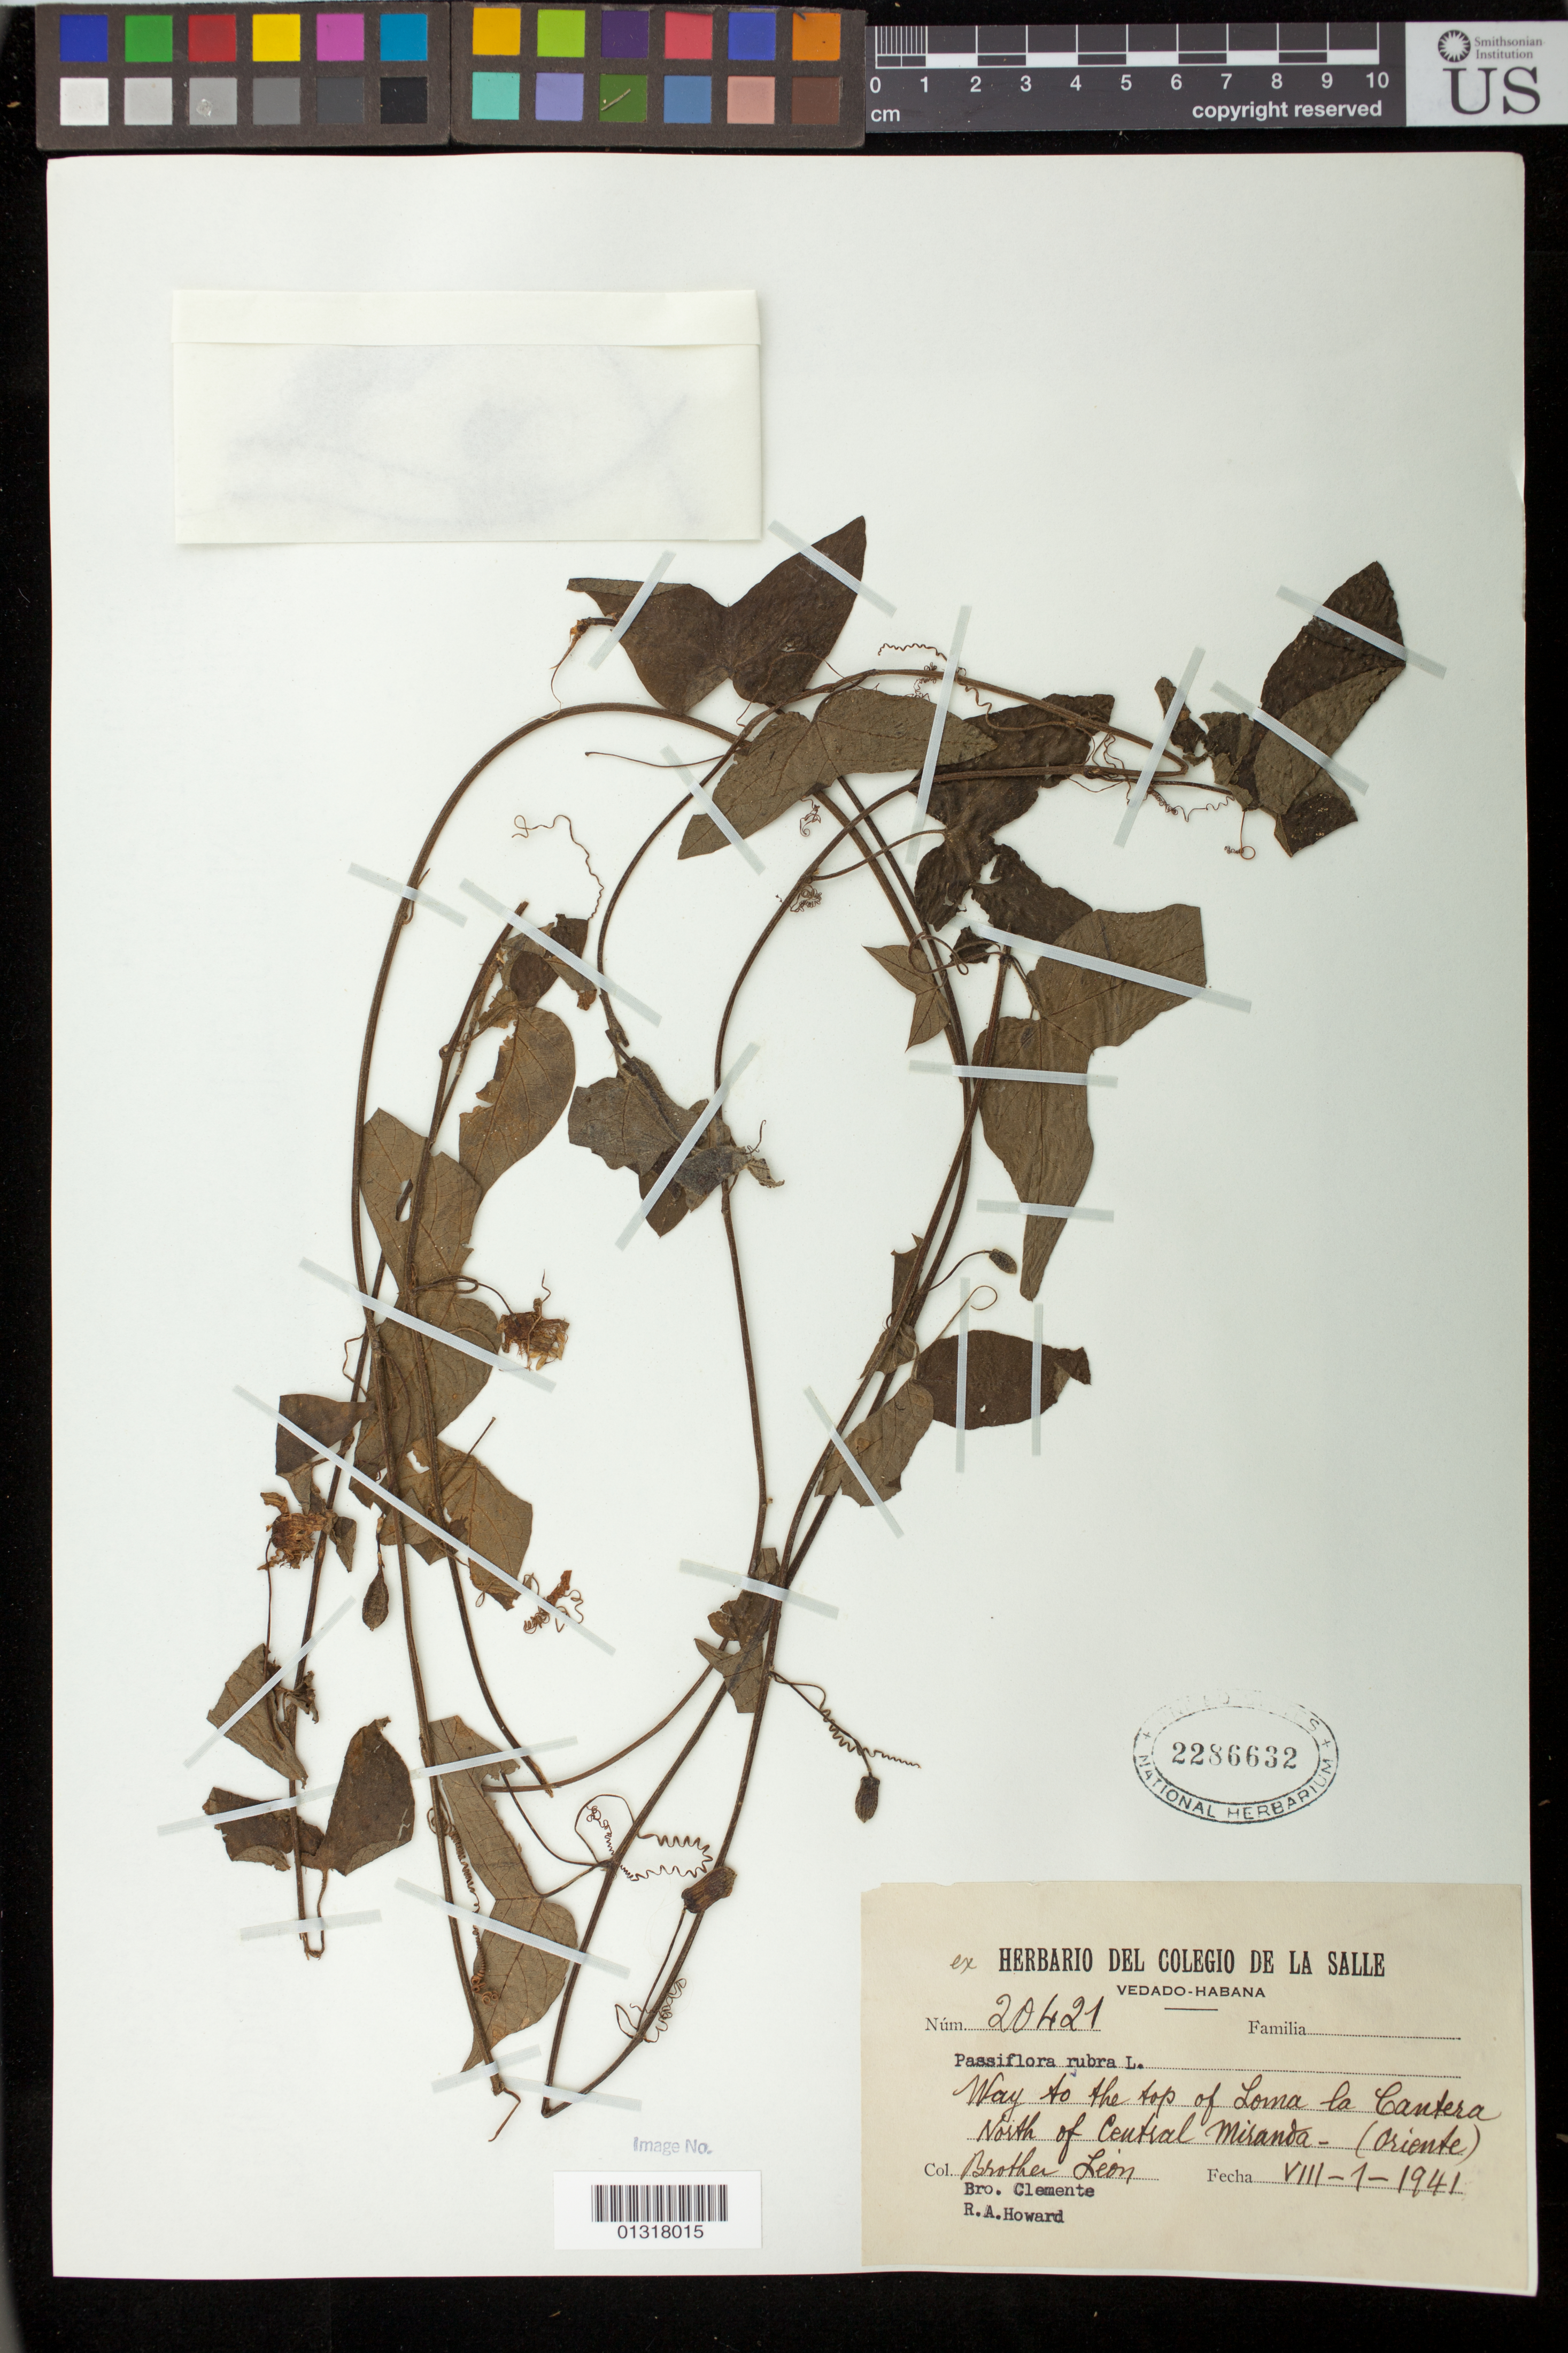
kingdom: Plantae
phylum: Tracheophyta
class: Magnoliopsida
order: Malpighiales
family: Passifloraceae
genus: Passiflora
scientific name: Passiflora rubra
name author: L.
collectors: Bro. León, Bro. Clemente & A. H. Liogier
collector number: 20421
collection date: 1941-08-01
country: Cuba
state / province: Oriente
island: Cuba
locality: Loma la Cantera, N of Central Miranda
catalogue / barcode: US 2286632